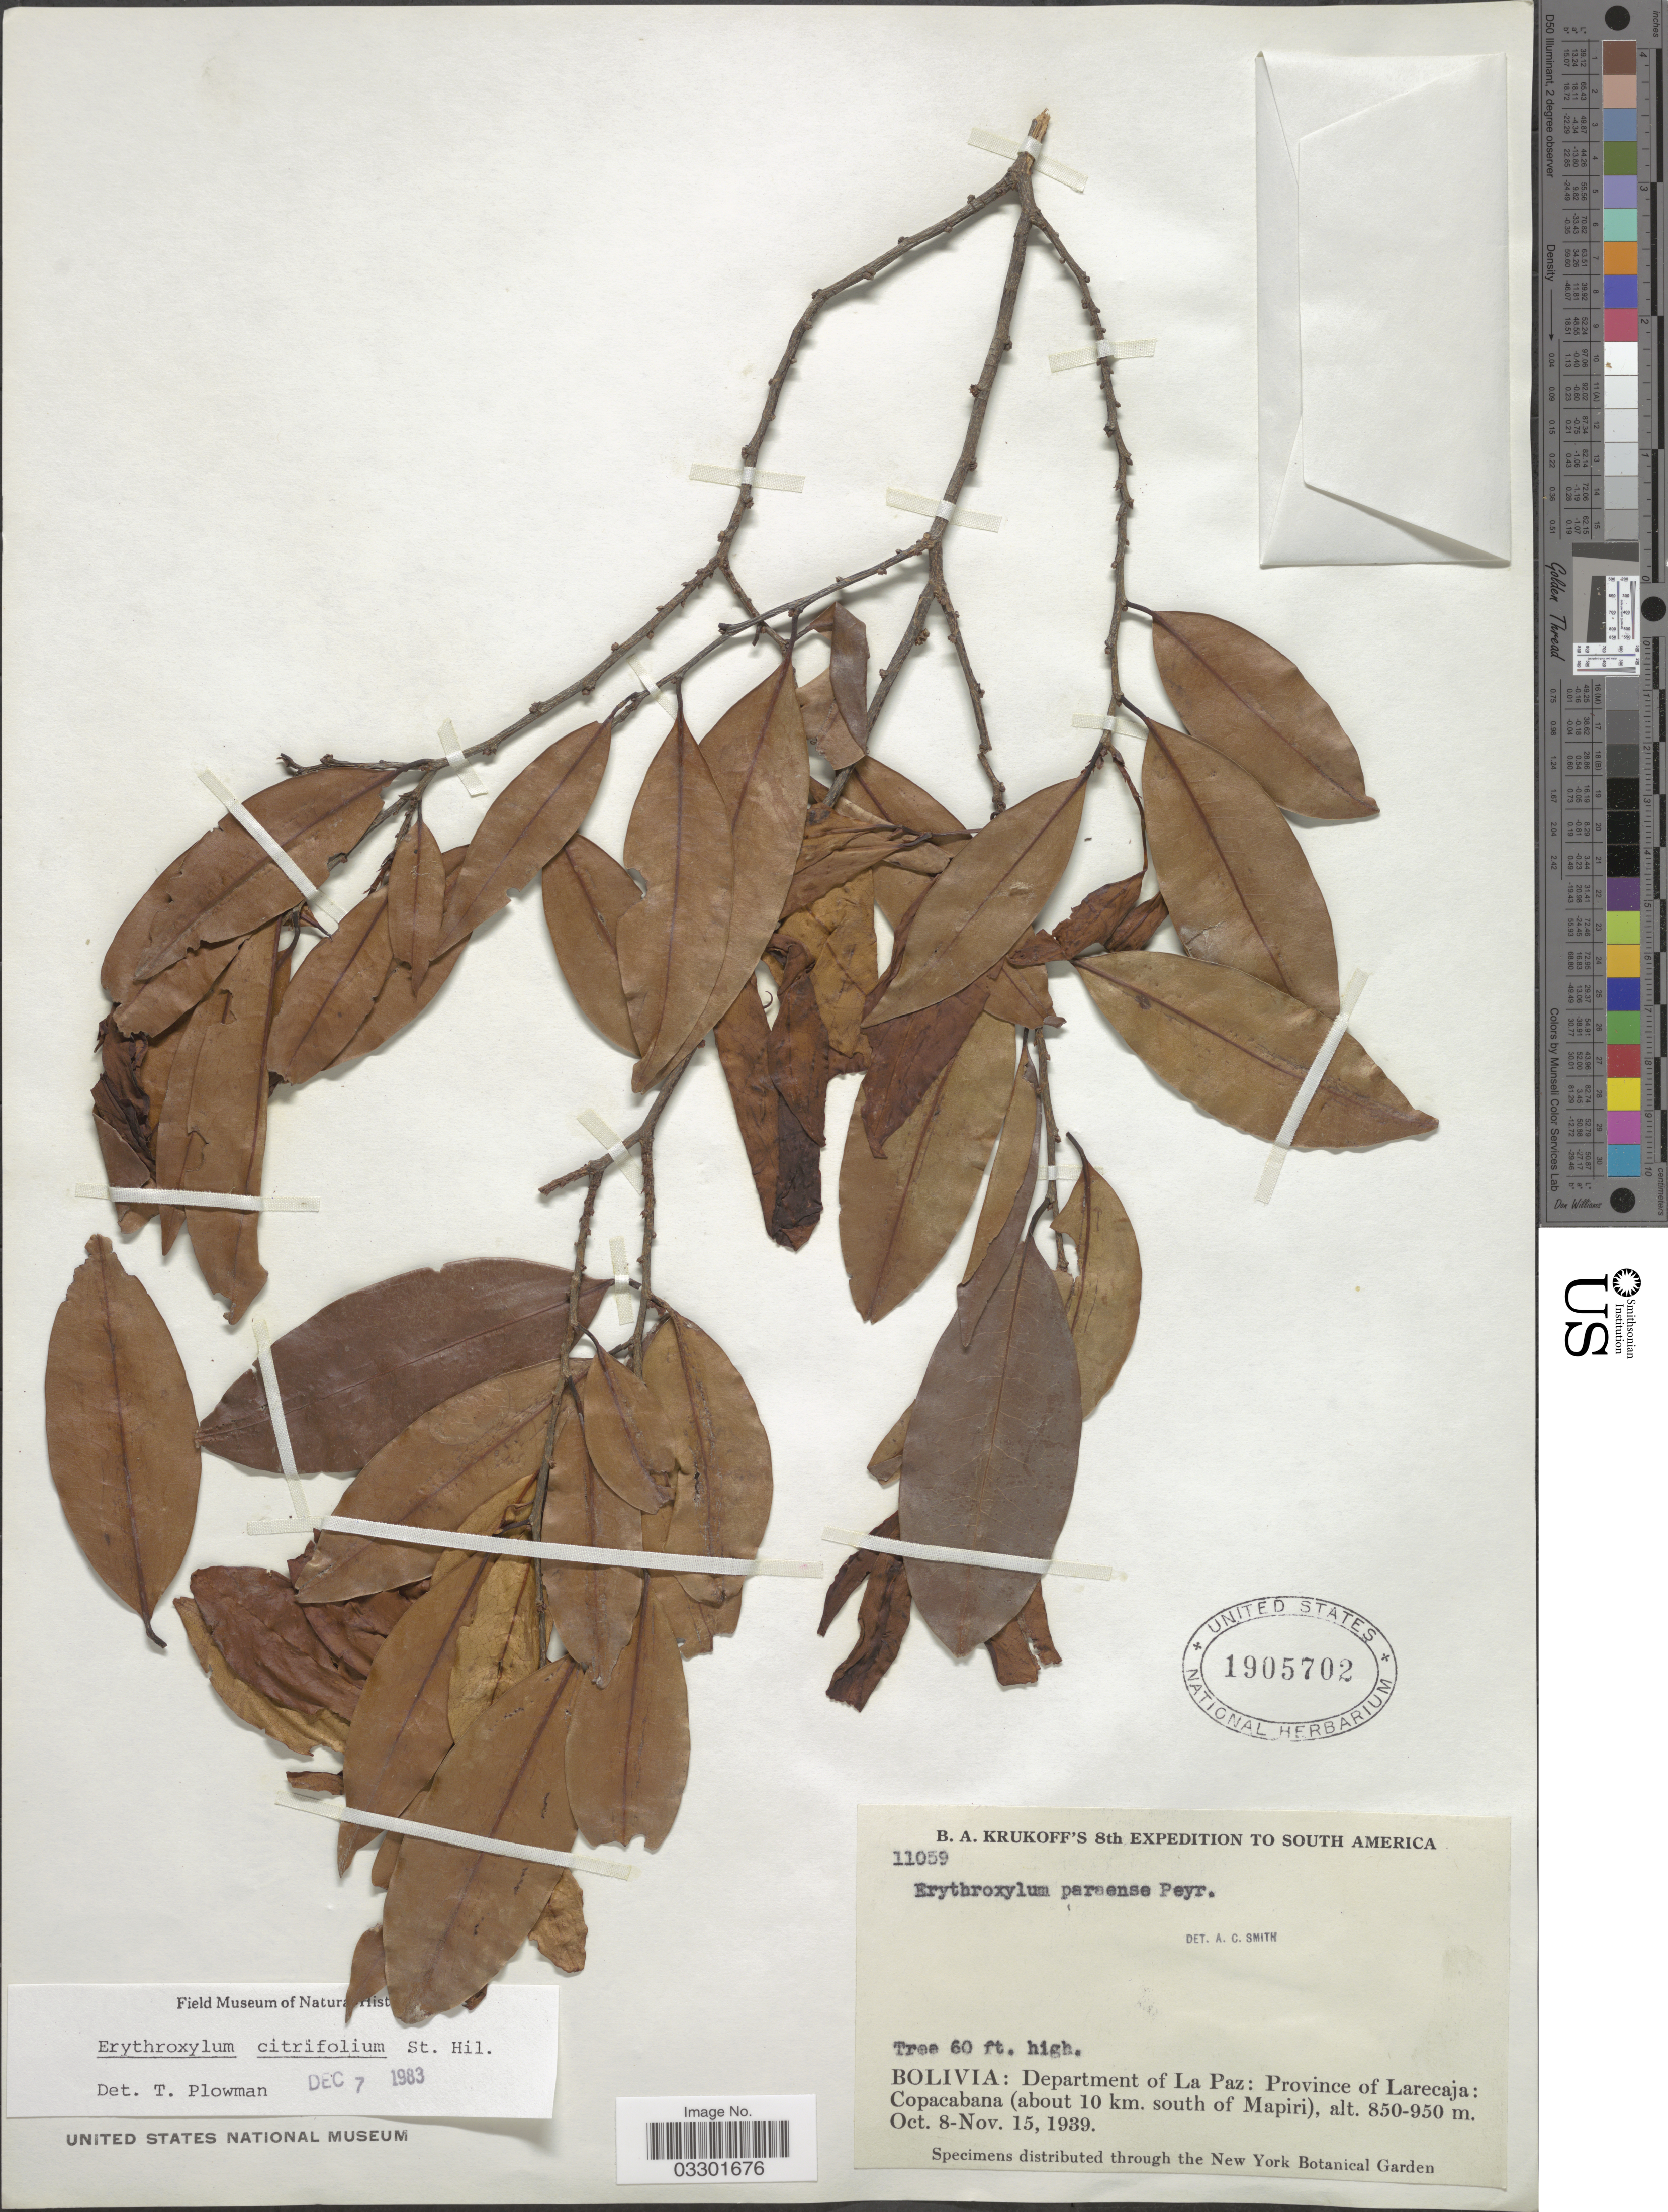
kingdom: Plantae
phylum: Tracheophyta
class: Magnoliopsida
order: Malpighiales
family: Erythroxylaceae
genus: Erythroxylum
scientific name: Erythroxylum citrifolium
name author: A. St.-Hil.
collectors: B. A. Krukoff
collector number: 11059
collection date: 1939-10-08/1939-11-15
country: Bolivia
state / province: La Paz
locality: Department of La Paz: Province of Larecaja: Copacabana (about 10 km. south of Mapiri).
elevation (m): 850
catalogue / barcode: US 1905702